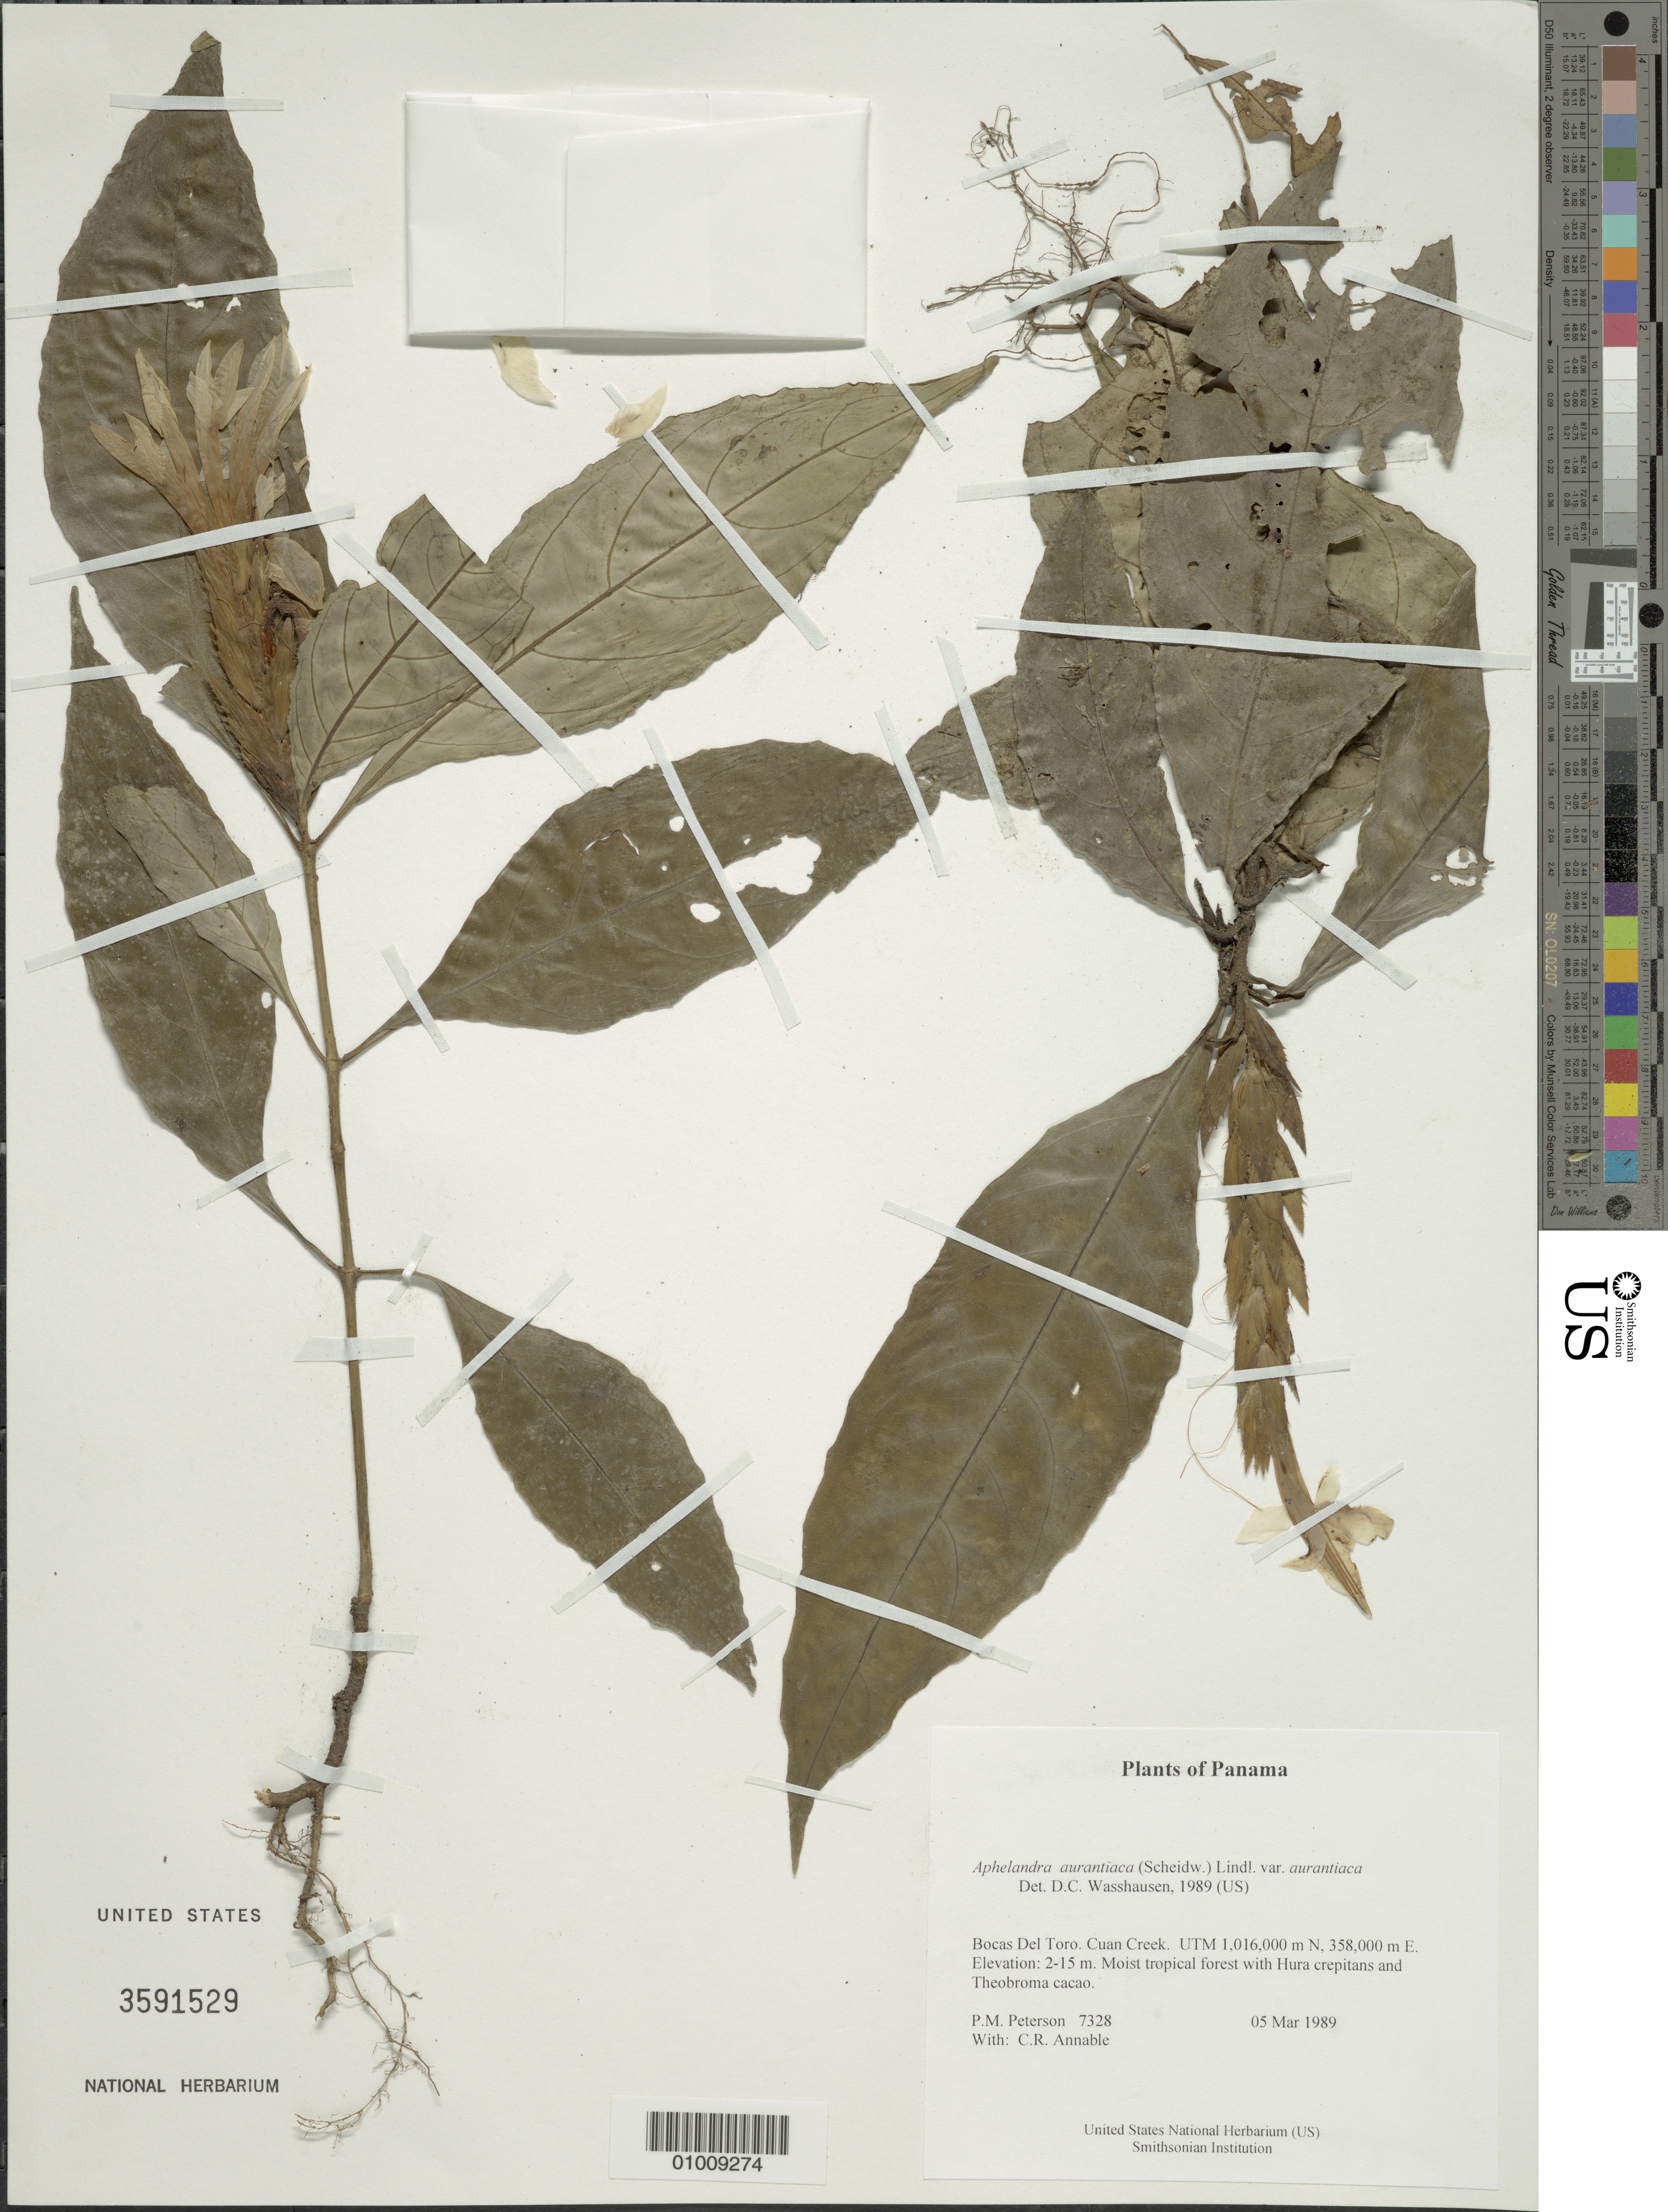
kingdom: Plantae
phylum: Tracheophyta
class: Magnoliopsida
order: Lamiales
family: Acanthaceae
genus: Aphelandra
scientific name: Aphelandra aurantiaca var. aurantiaca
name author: (Scheidw.) Lindl.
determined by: Wasshausen, Dieter C., (BOT), Smithsonian Institution - National Museum of Natural History (UNITED STATES)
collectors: P. M. Peterson & C. R. Annable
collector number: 07328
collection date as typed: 05 Mar 1989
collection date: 1989-03-05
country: Panama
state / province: Bocas del Toro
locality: Cuan Creek. UTM 1,016,000 m N, 358,000 m E.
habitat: Moist tropical forest with Hura crepitans and Theobroma cacao.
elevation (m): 2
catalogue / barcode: US 3591529